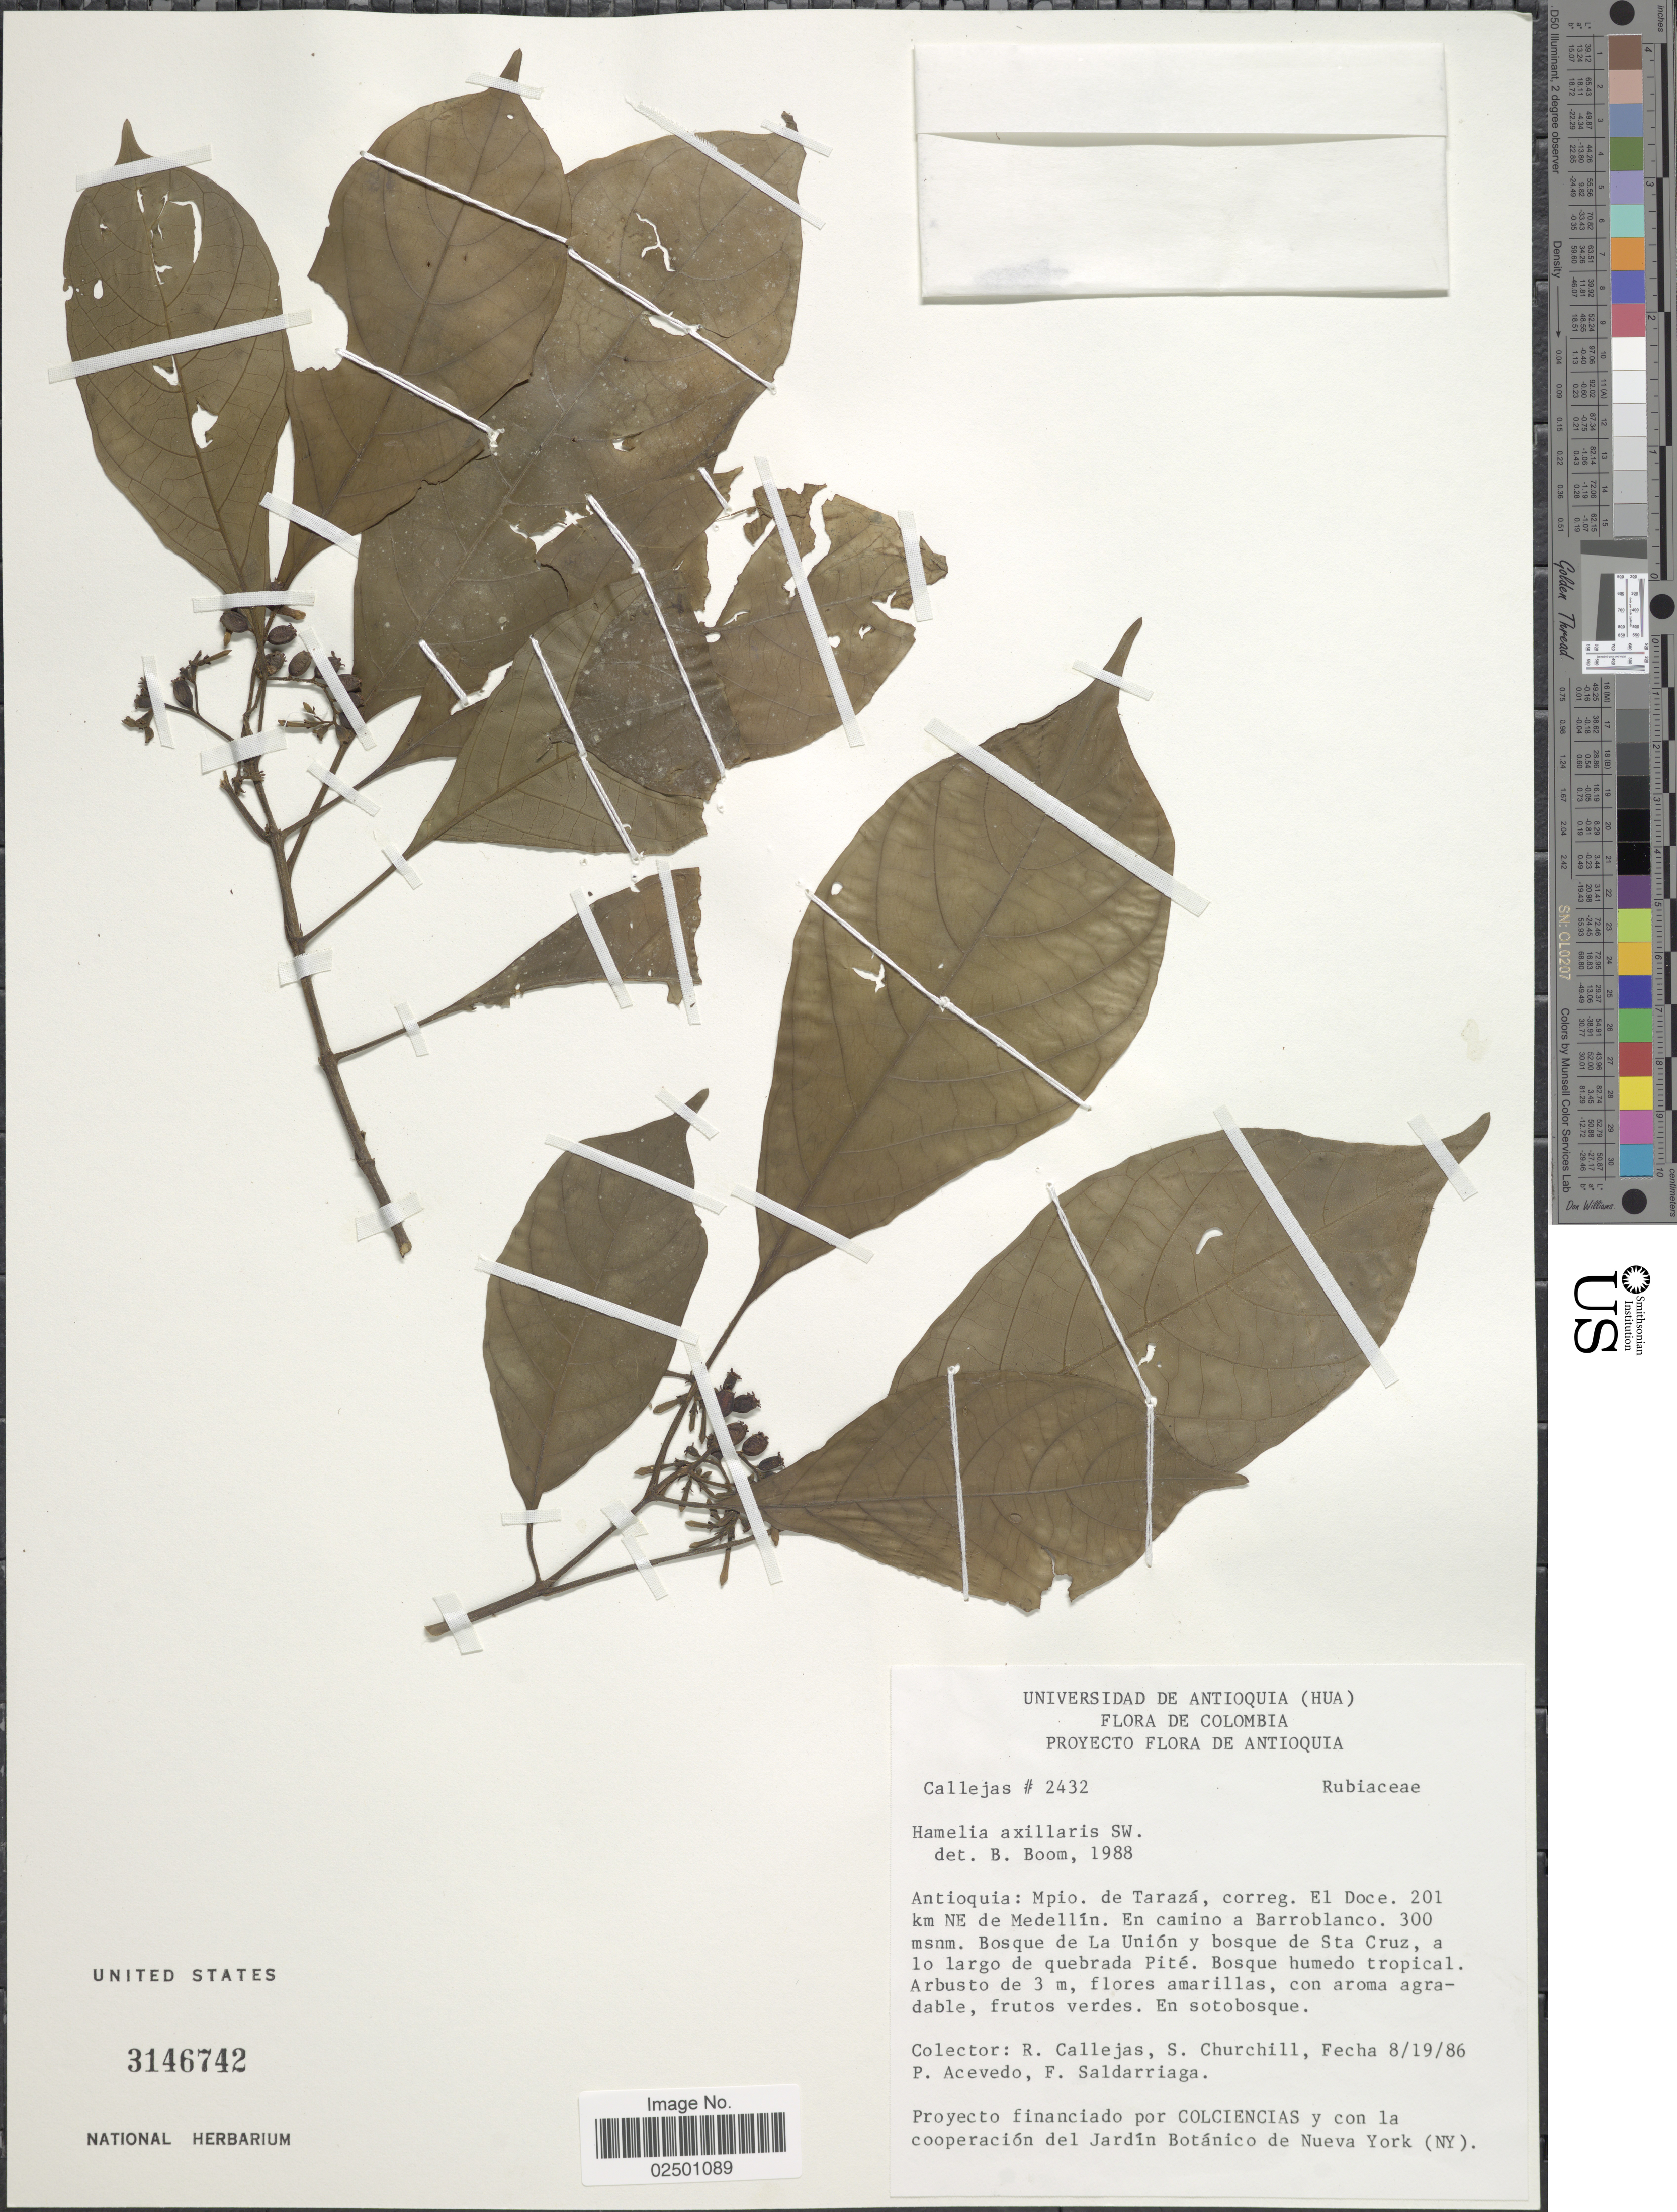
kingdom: Plantae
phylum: Tracheophyta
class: Magnoliopsida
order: Gentianales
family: Rubiaceae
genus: Hamelia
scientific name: Hamelia axillaris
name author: Sw.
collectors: R. Callejas, S. Churchill, P. Acevedo-Rodr. & F. Saldarriaga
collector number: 2432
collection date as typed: Transcribed d/m/y: 19/8/86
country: Colombia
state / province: Antioquia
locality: Antioquia: Mpio. de Taraza, correg. El Doce. 201 km NE de Medellin. En camino a Barroblanco. Bosque de La Union y bosque de Sta Cruz, a lo largo de quebrada Pite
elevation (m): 300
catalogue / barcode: US 3146742